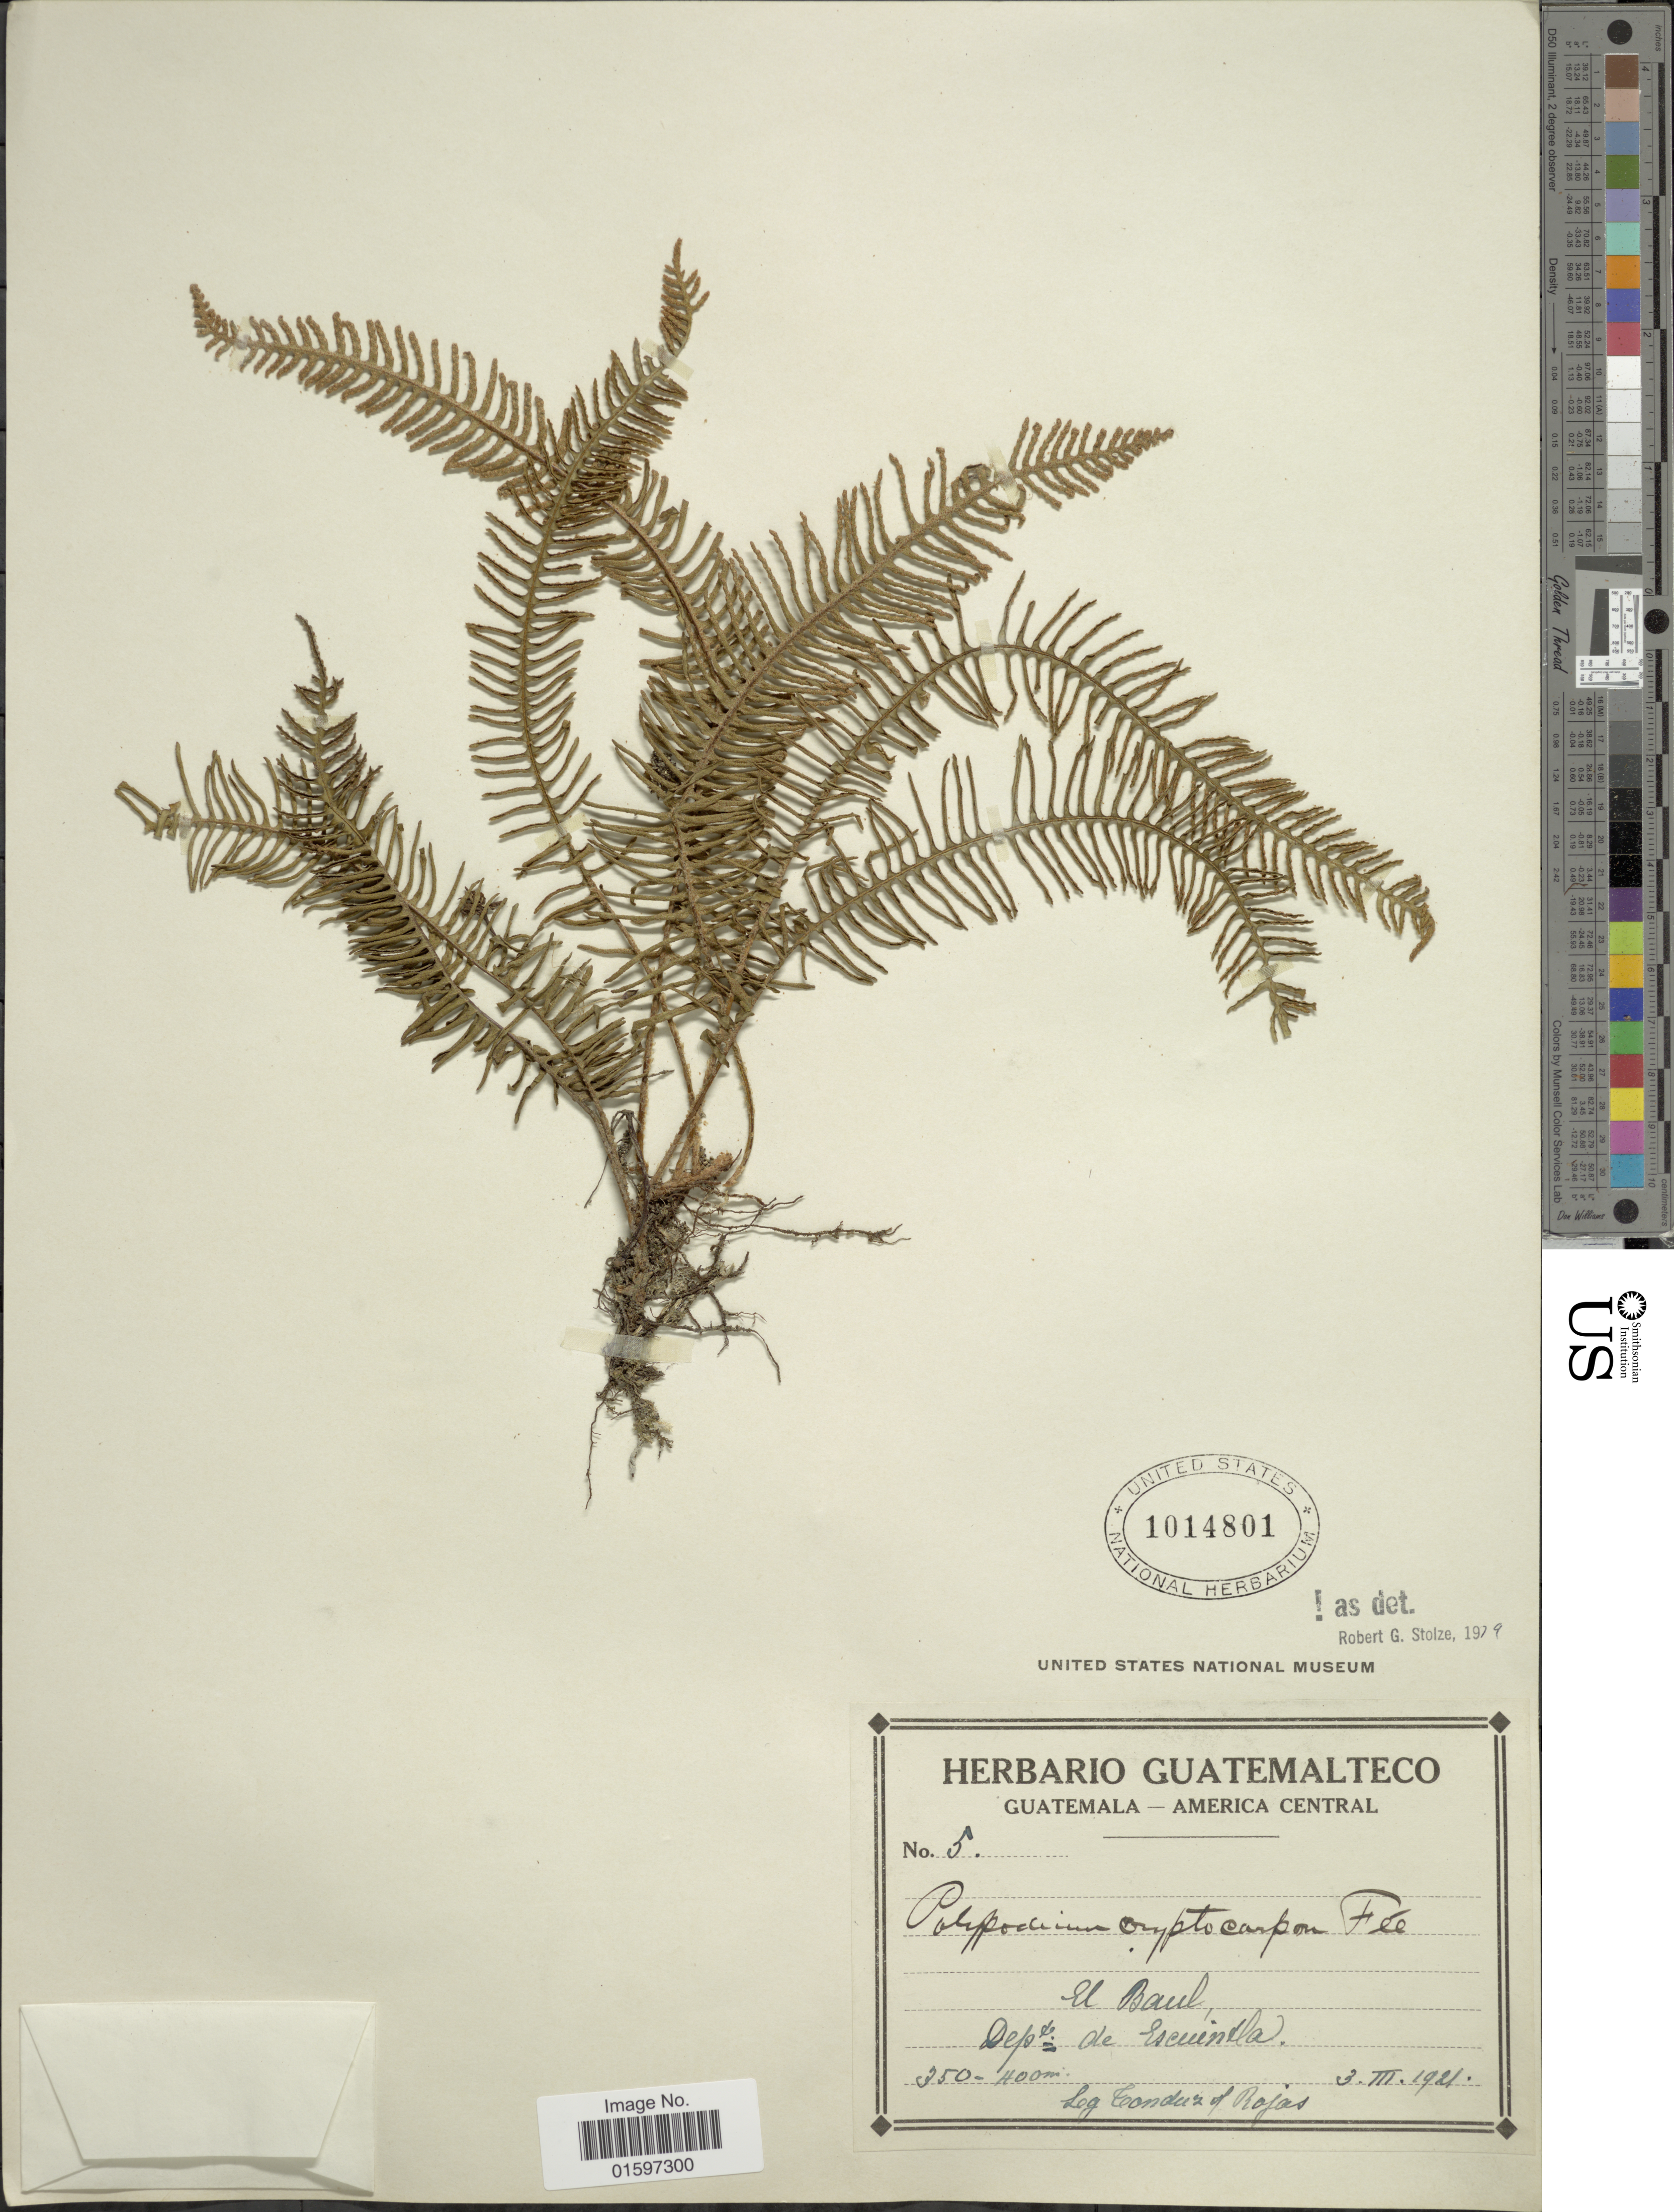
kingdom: Plantae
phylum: Tracheophyta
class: Polypodiopsida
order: Polypodiales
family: Polypodiaceae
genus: Pleopeltis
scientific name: Pleopeltis cryptocarpa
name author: (Fée) A.R. Sm. & Tejero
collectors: A. Tonduz & Rojas, --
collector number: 5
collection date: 1921-03-03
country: Guatemala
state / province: Escuintla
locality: El Baul, Dep de Escuintla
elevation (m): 350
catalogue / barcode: US 1014801